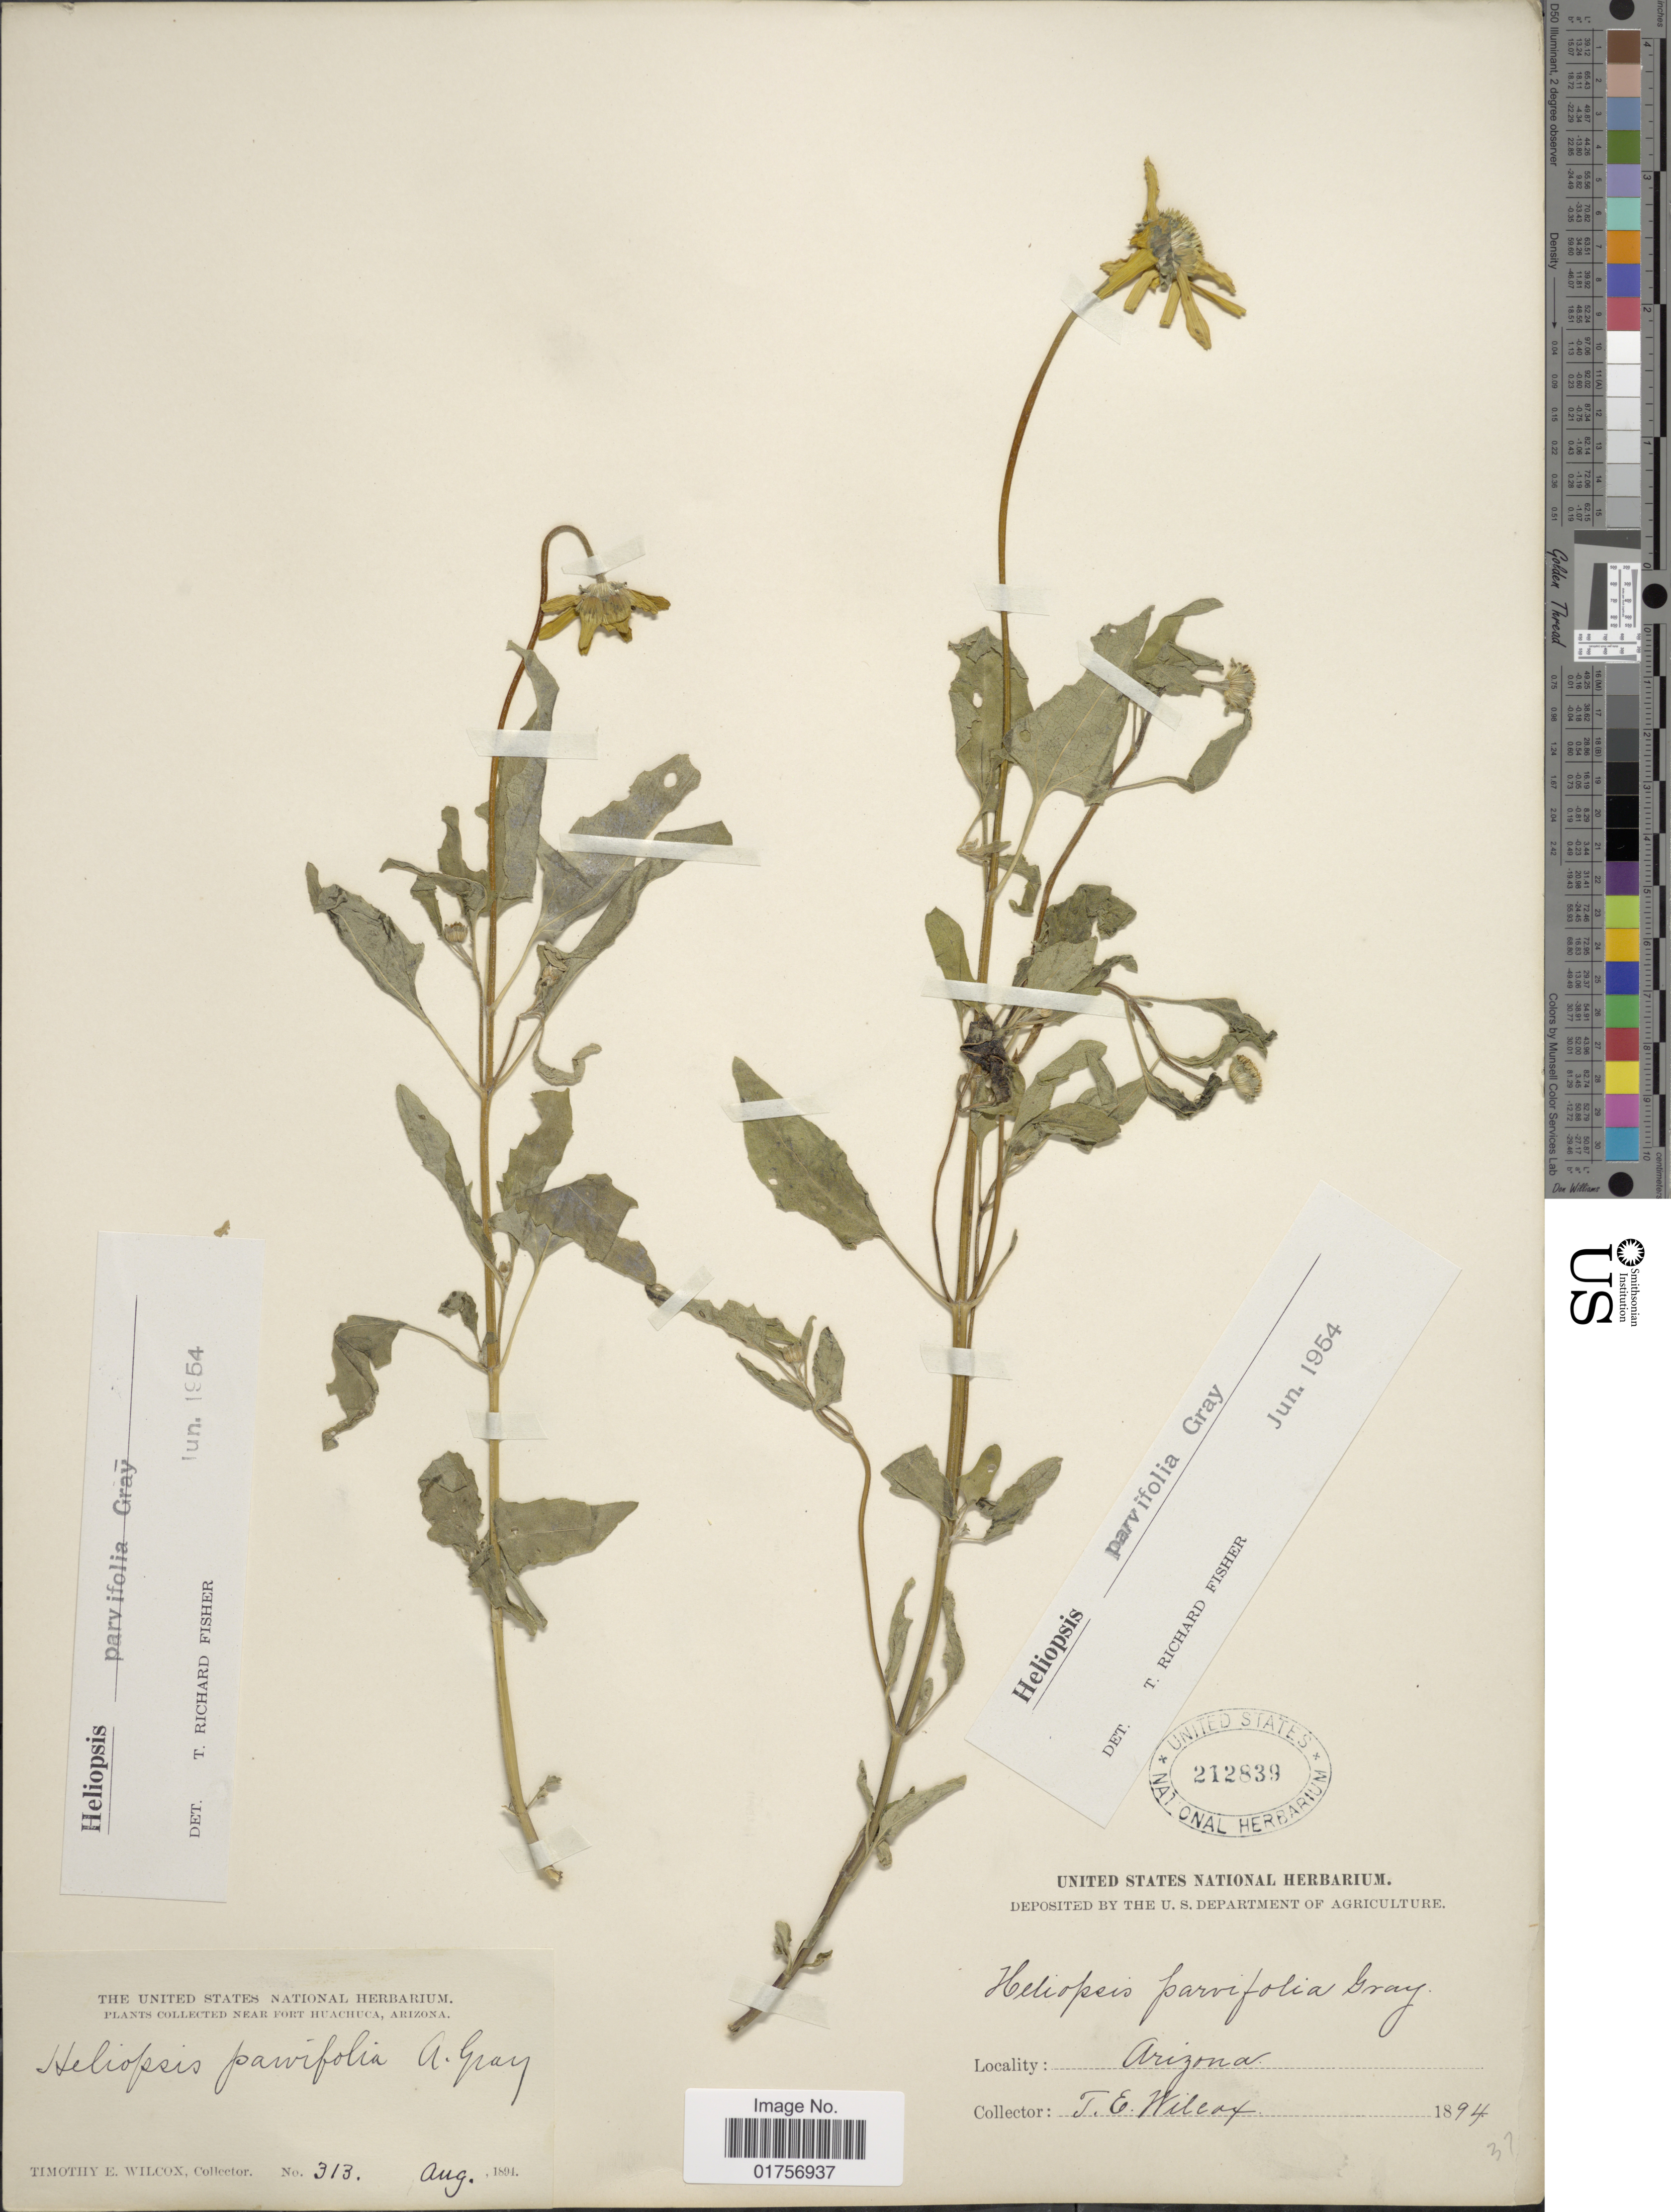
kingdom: Plantae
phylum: Tracheophyta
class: Magnoliopsida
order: Asterales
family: Asteraceae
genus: Heliopsis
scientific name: Heliopsis parvifolia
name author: A. Gray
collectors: T. E. Wilcox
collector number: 313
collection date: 1894-08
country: United States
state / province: Arizona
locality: Near Fort Huachuca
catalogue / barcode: US 212839